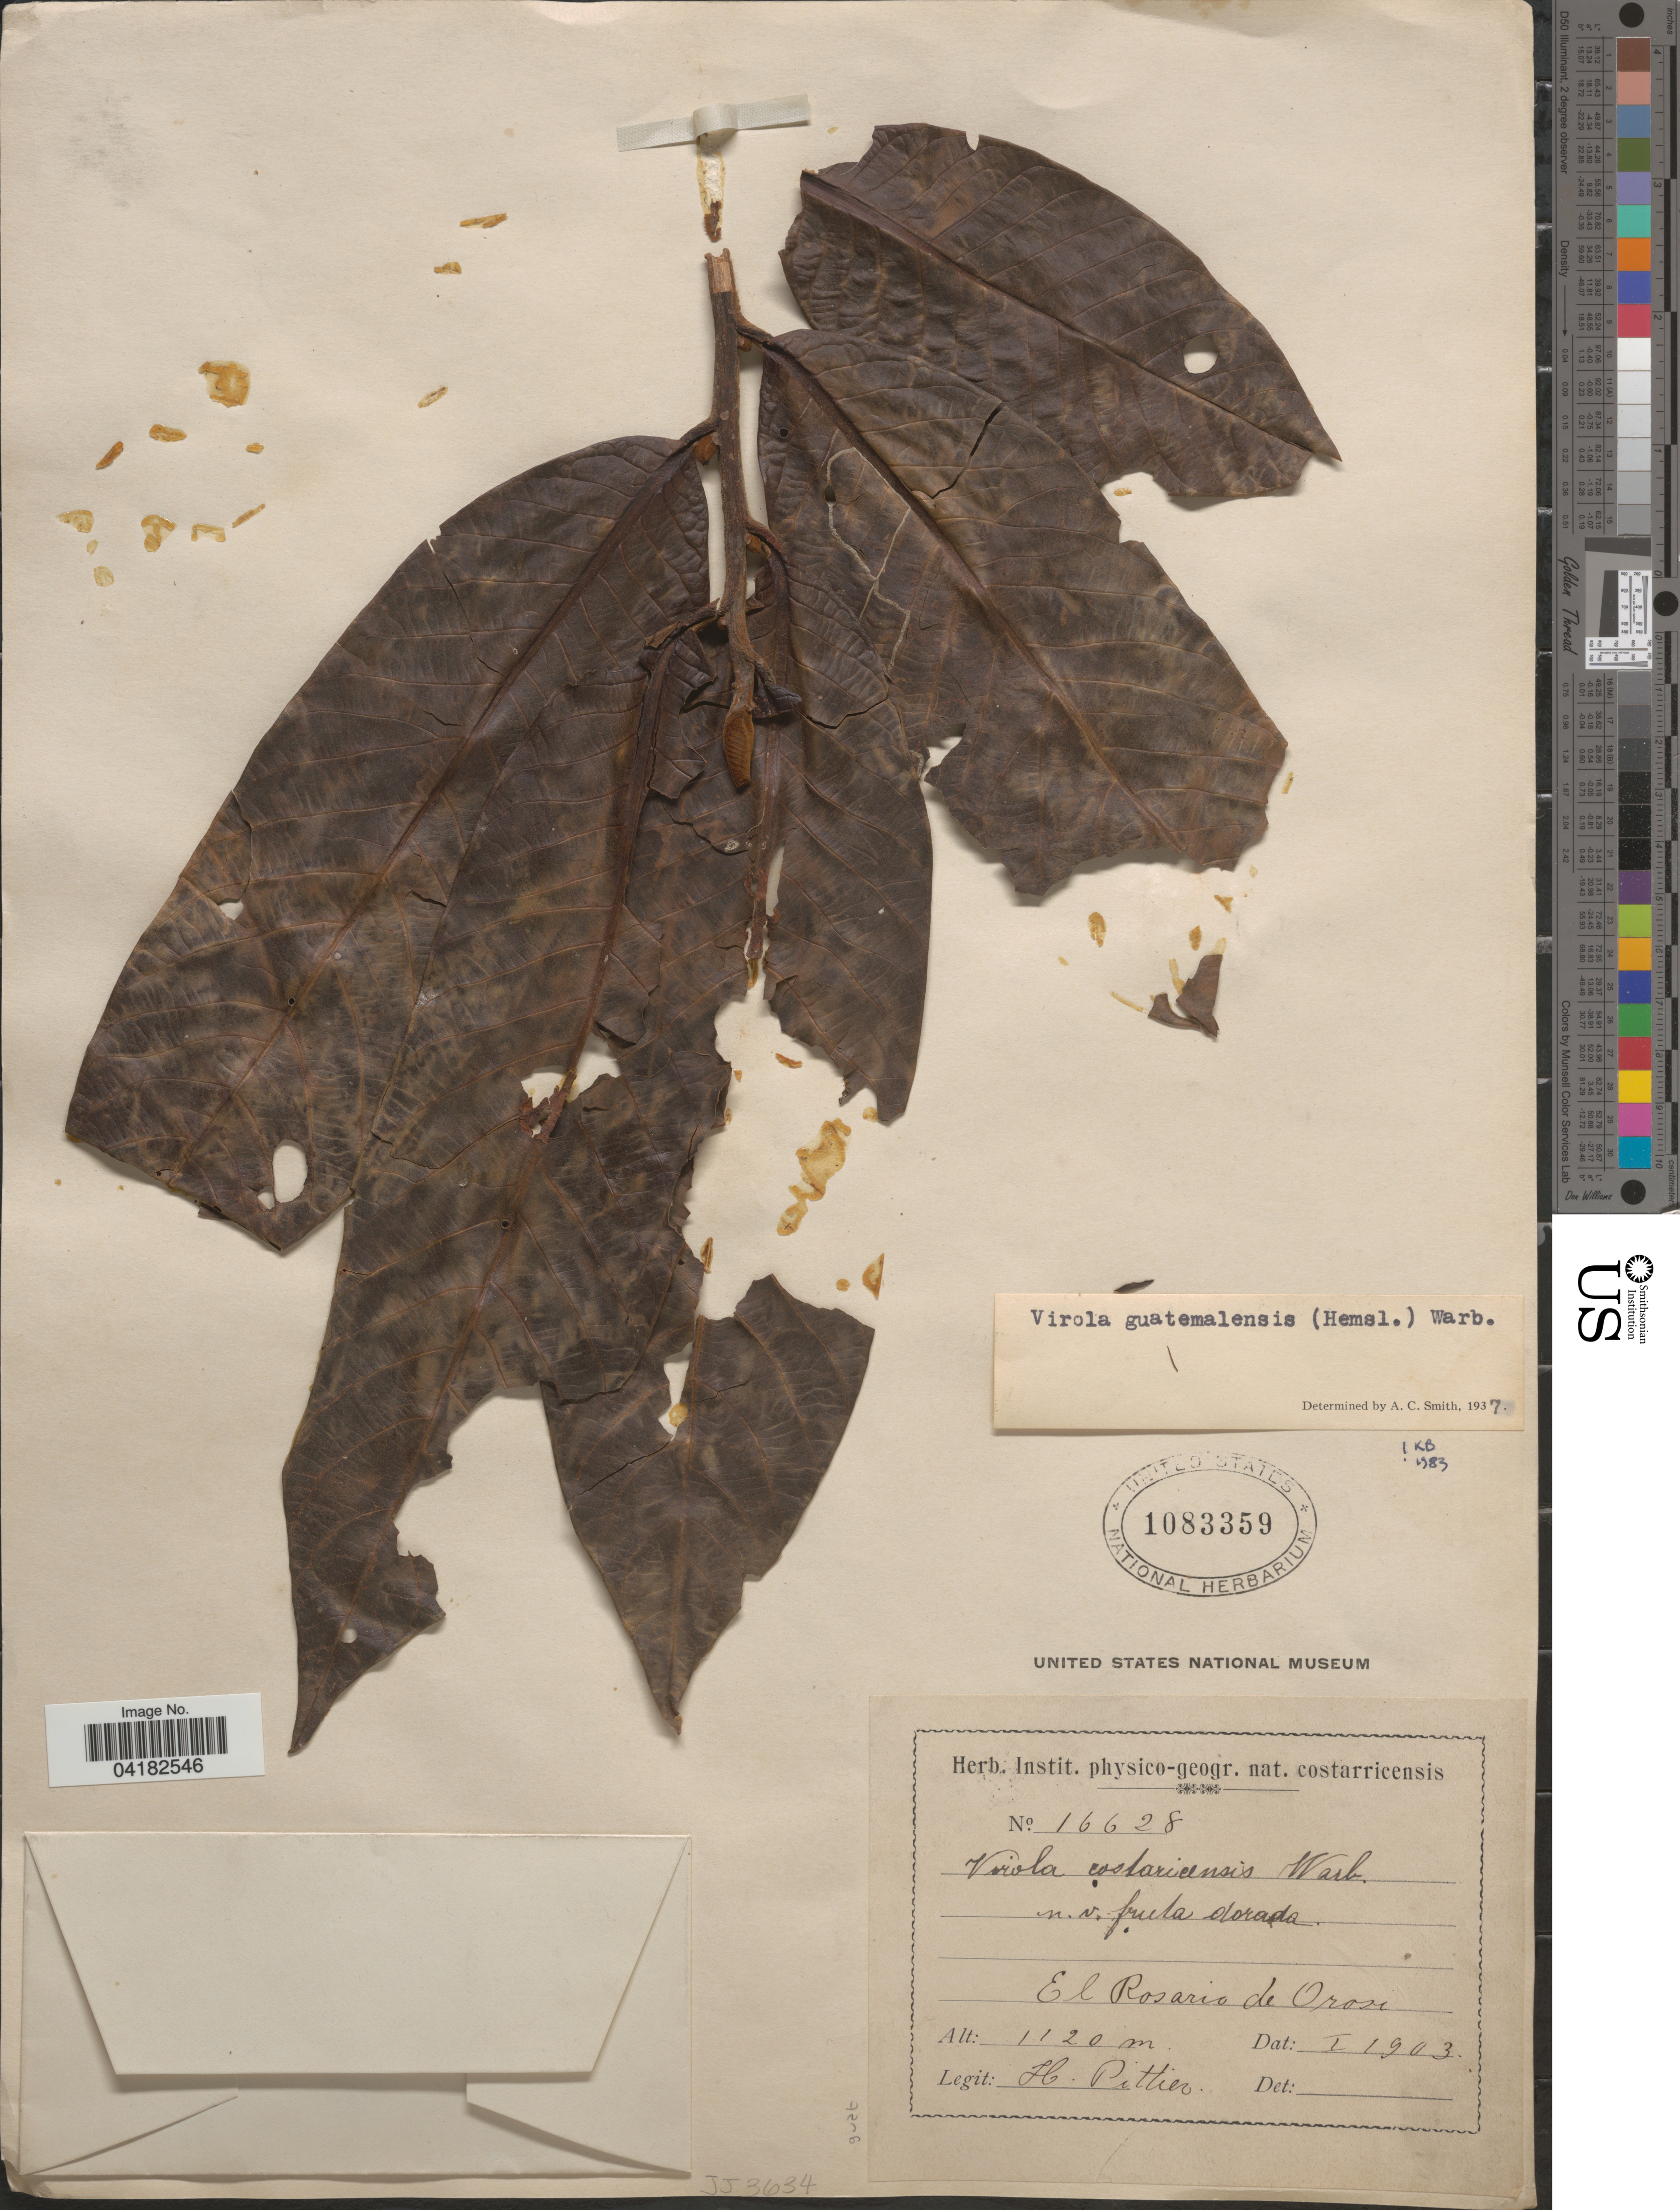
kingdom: Plantae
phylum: Tracheophyta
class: Magnoliopsida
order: Magnoliales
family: Myristicaceae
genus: Virola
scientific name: Virola guatemalensis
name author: (Hemsl.) Warb.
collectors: H. F. Pittier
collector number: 16628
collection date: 1903-01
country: Costa Rica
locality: El Rosario de Orosi.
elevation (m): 1120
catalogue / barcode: US 1083359